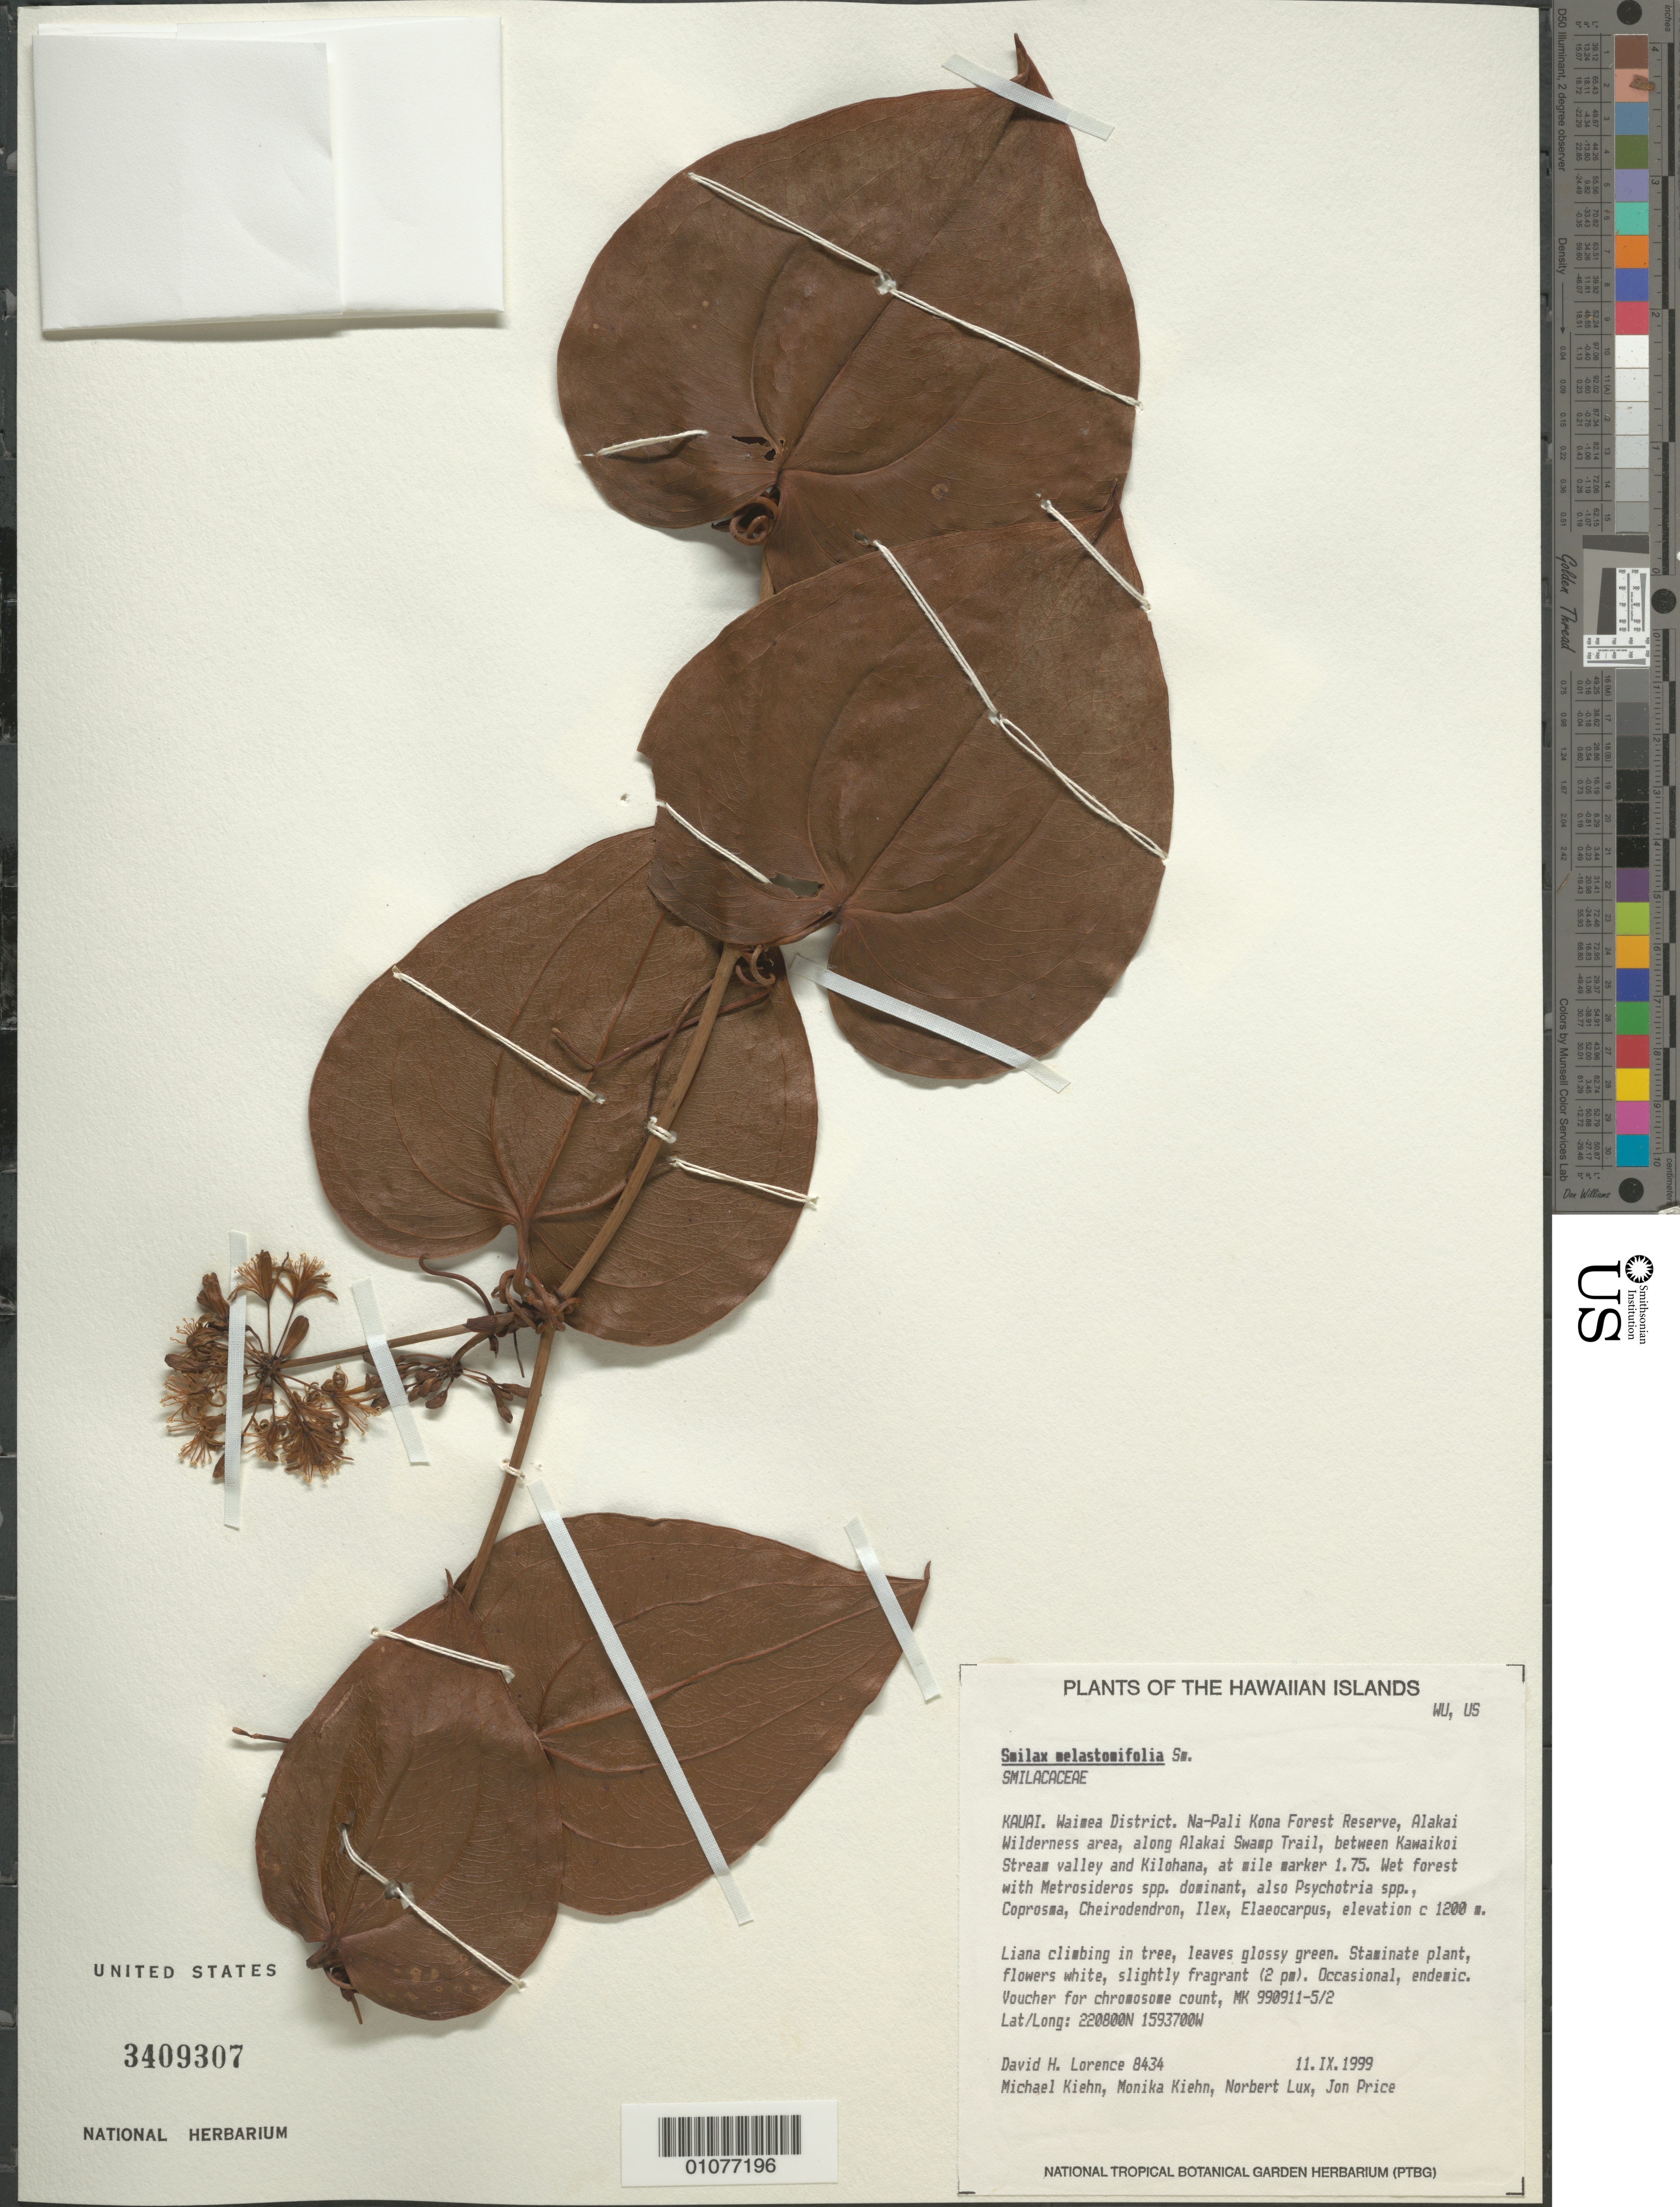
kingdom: Plantae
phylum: Tracheophyta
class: Liliopsida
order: Liliales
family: Smilacaceae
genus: Smilax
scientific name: Smilax melastomifolia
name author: Sm.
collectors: D. Lorence, M. Kiehn, N. Lux & J. Price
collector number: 8434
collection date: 1999-09-11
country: United States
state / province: Hawaii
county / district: Kauai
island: Kaua'i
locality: Waimea District, Na-Pali Kona Forest Reserve, Alakai Wilderness area, along Alakai Swamp Trail, between Kawaikoi Stream Valley and Kilohana, at mile marker 1.75.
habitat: wet forest with Metrosideros spp. dominant, Psychotria spp., Coprosma, Cheirodendron, Ilex, Elaeocarpus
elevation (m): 1200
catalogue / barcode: US 3409307